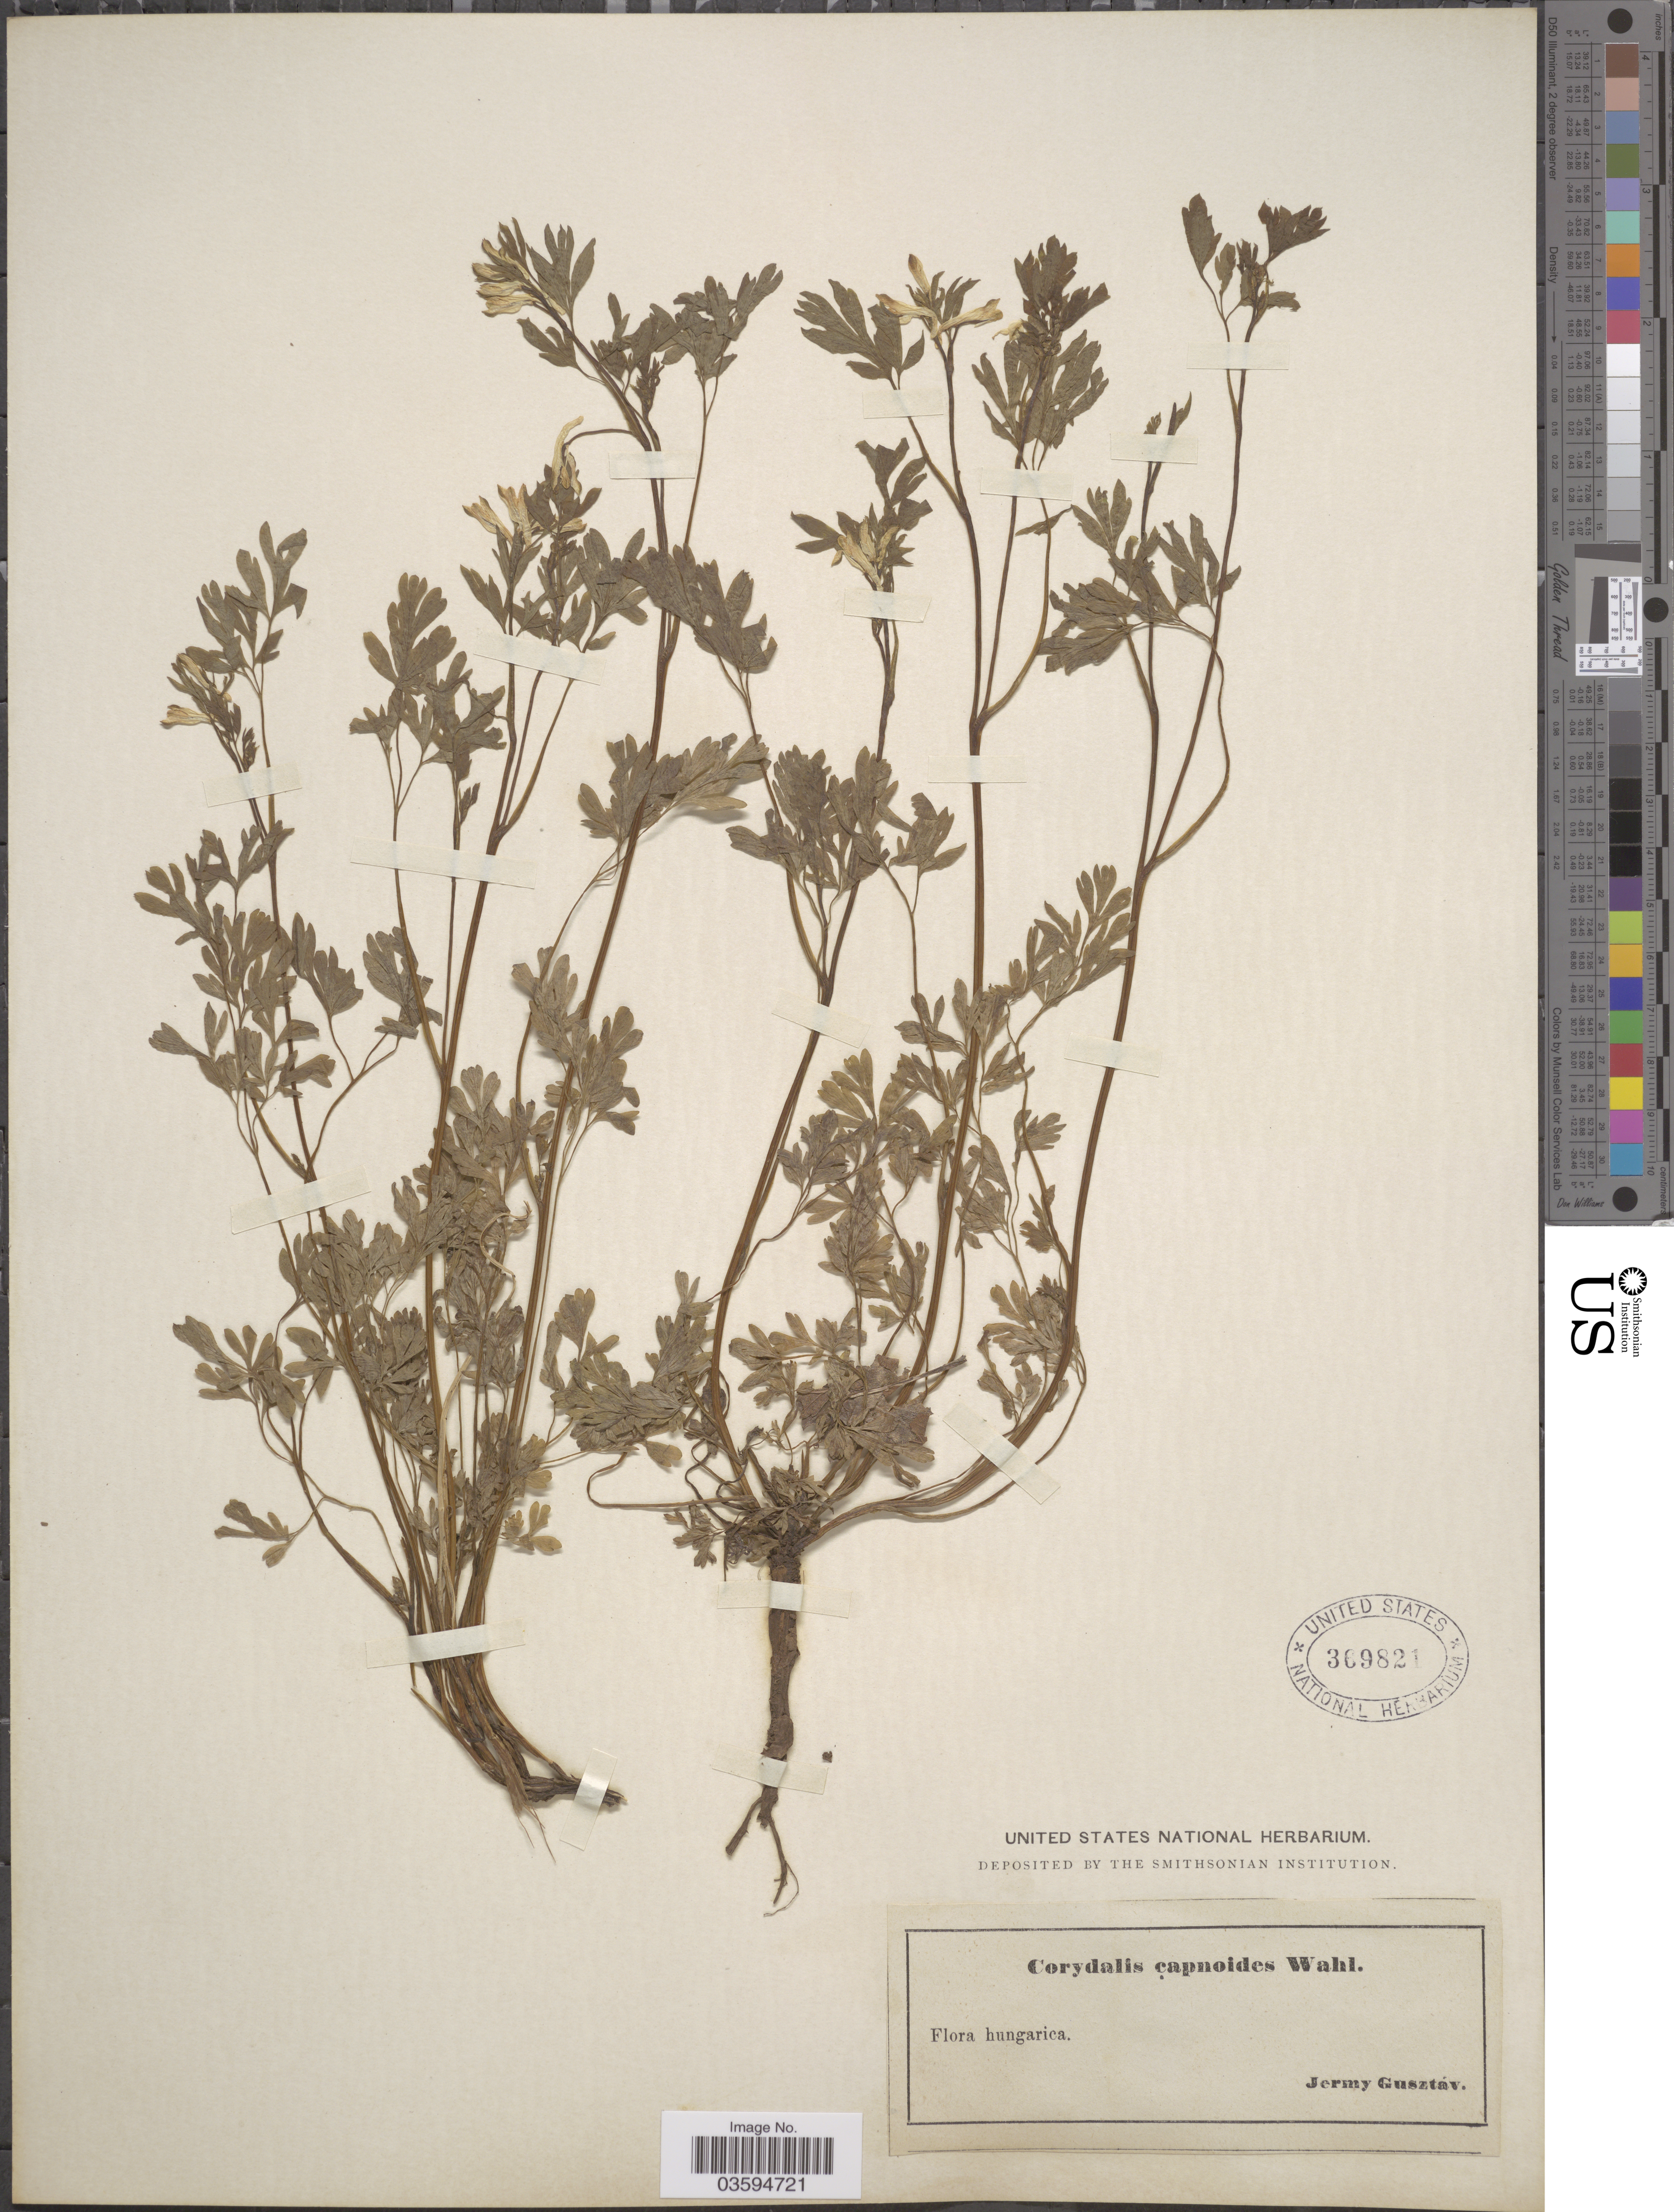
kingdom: Plantae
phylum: Tracheophyta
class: Magnoliopsida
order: Ranunculales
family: Papaveraceae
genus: Corydalis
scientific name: Corydalis capnoides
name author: (L.) Pers.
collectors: G. Jermy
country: Hungary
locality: Hungarica.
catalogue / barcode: US 369821